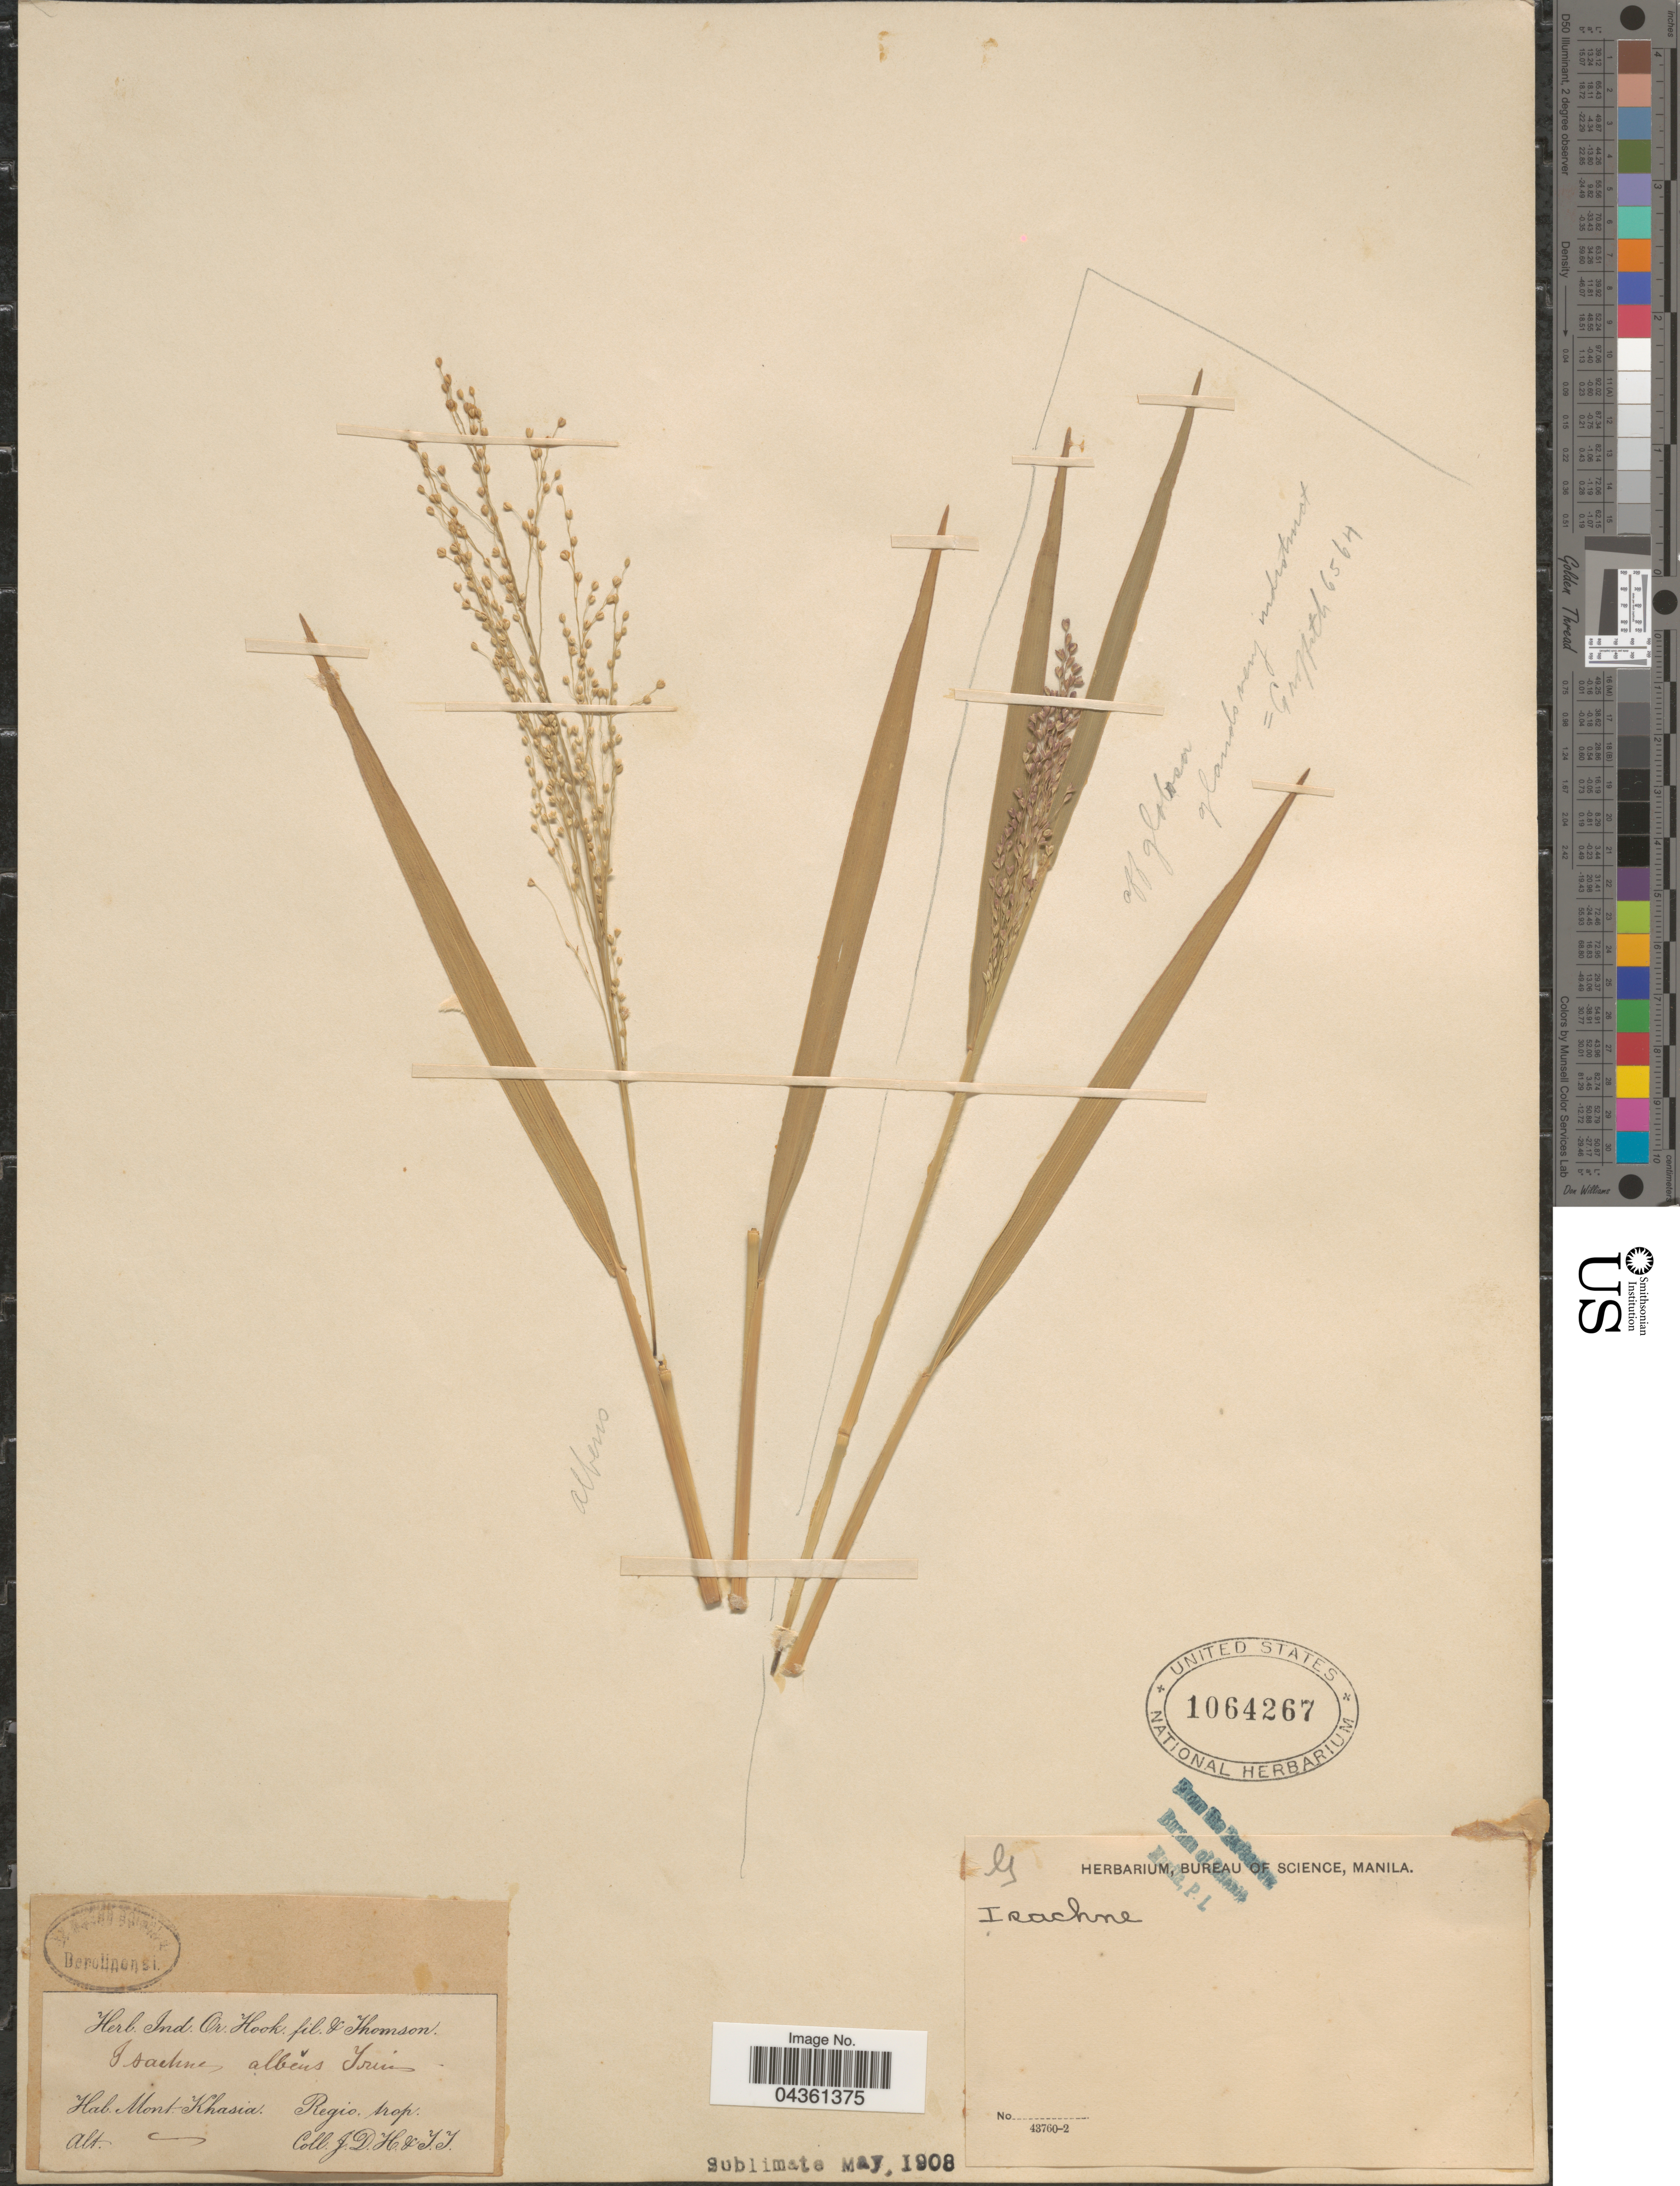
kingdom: Plantae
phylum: Tracheophyta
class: Liliopsida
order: Poales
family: Poaceae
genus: Isachne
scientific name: Isachne albens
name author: Trin.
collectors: J. D. Hooker & T. Thompson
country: India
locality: Mont. Khasia. Regio. trop.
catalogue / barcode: US 1064267